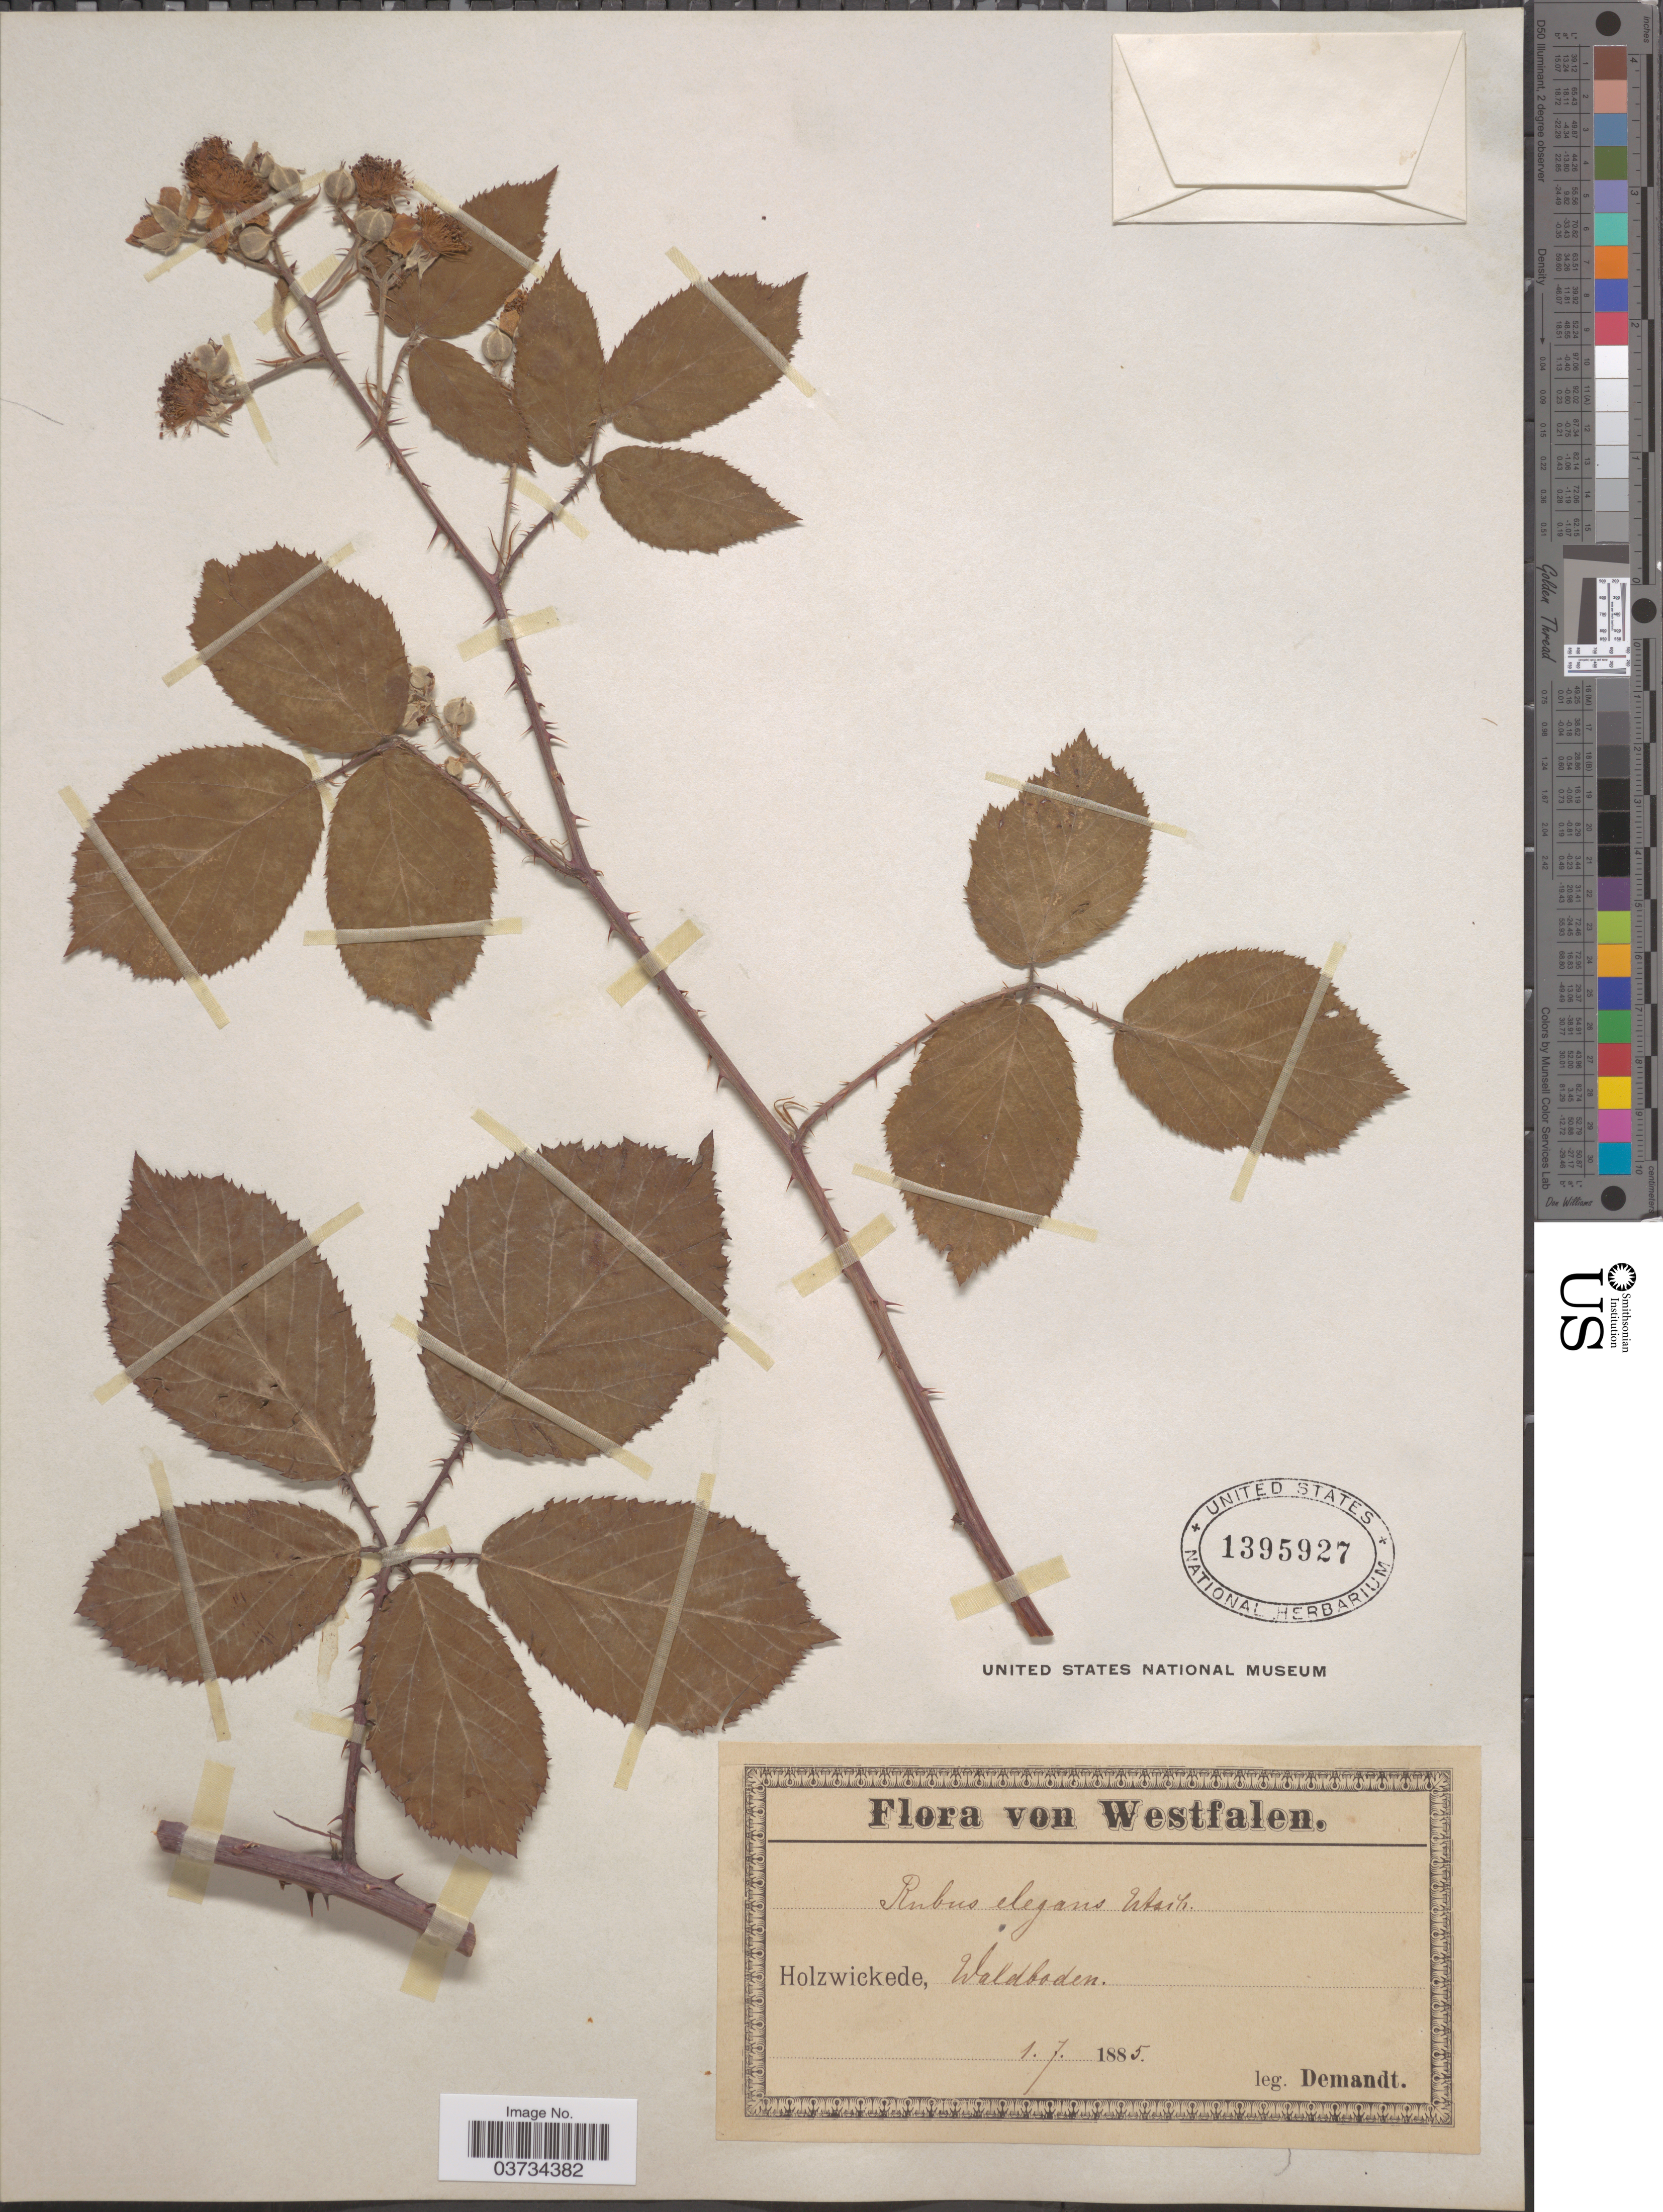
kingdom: Plantae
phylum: Tracheophyta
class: Magnoliopsida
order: Rosales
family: Rosaceae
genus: Rubus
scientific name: Rubus elegans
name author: P.J. Müll.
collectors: -. Demandt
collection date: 1885-07-01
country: Germany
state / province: Nordrhein-Westfalen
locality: Westfalen. Holzwickede, Waldboden.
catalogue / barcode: US 1395927